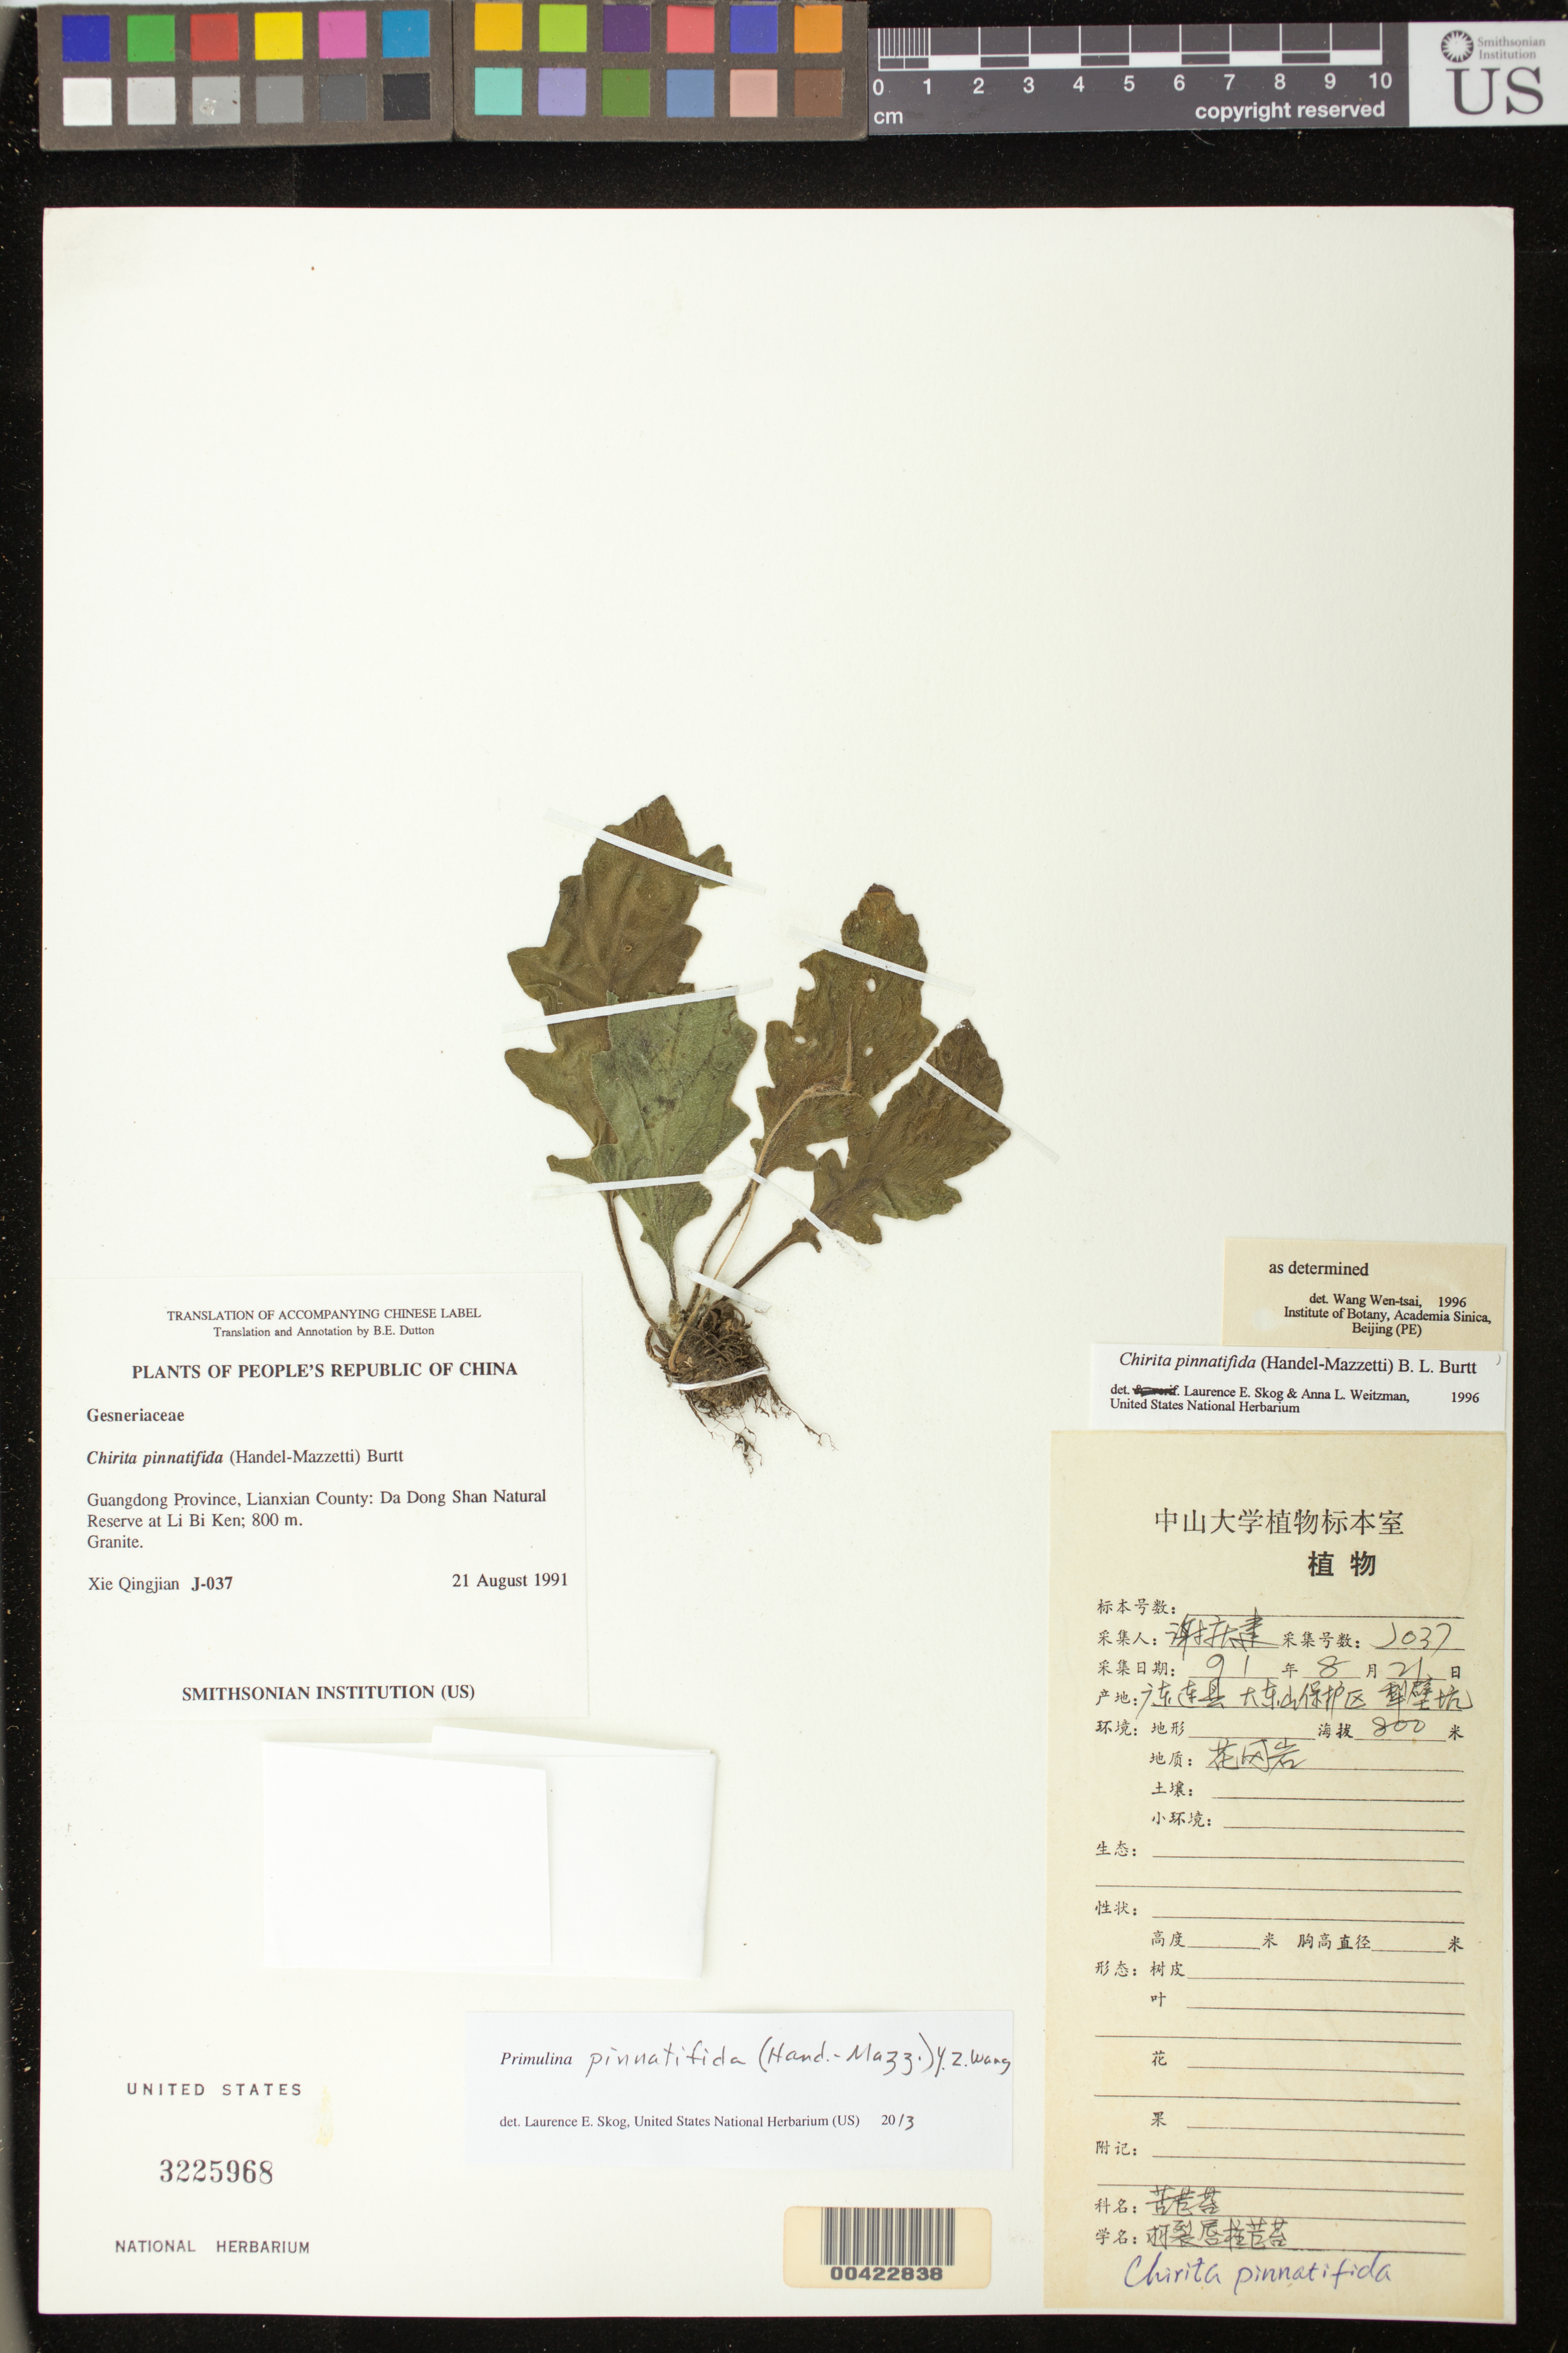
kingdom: Plantae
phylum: Tracheophyta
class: Magnoliopsida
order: Lamiales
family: Gesneriaceae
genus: Primulina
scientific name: Primulina pinnatifida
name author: (Hand.-Mazz.) Y.Z. Wang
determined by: Skog, Laurence E.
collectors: Q. Xie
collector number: J-037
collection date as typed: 21 Aug 1991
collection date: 1991-08-21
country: China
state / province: Guangdong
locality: Lianxian co., Da dong shan natural reserve at li bi ken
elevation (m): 800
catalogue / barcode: US 3225968